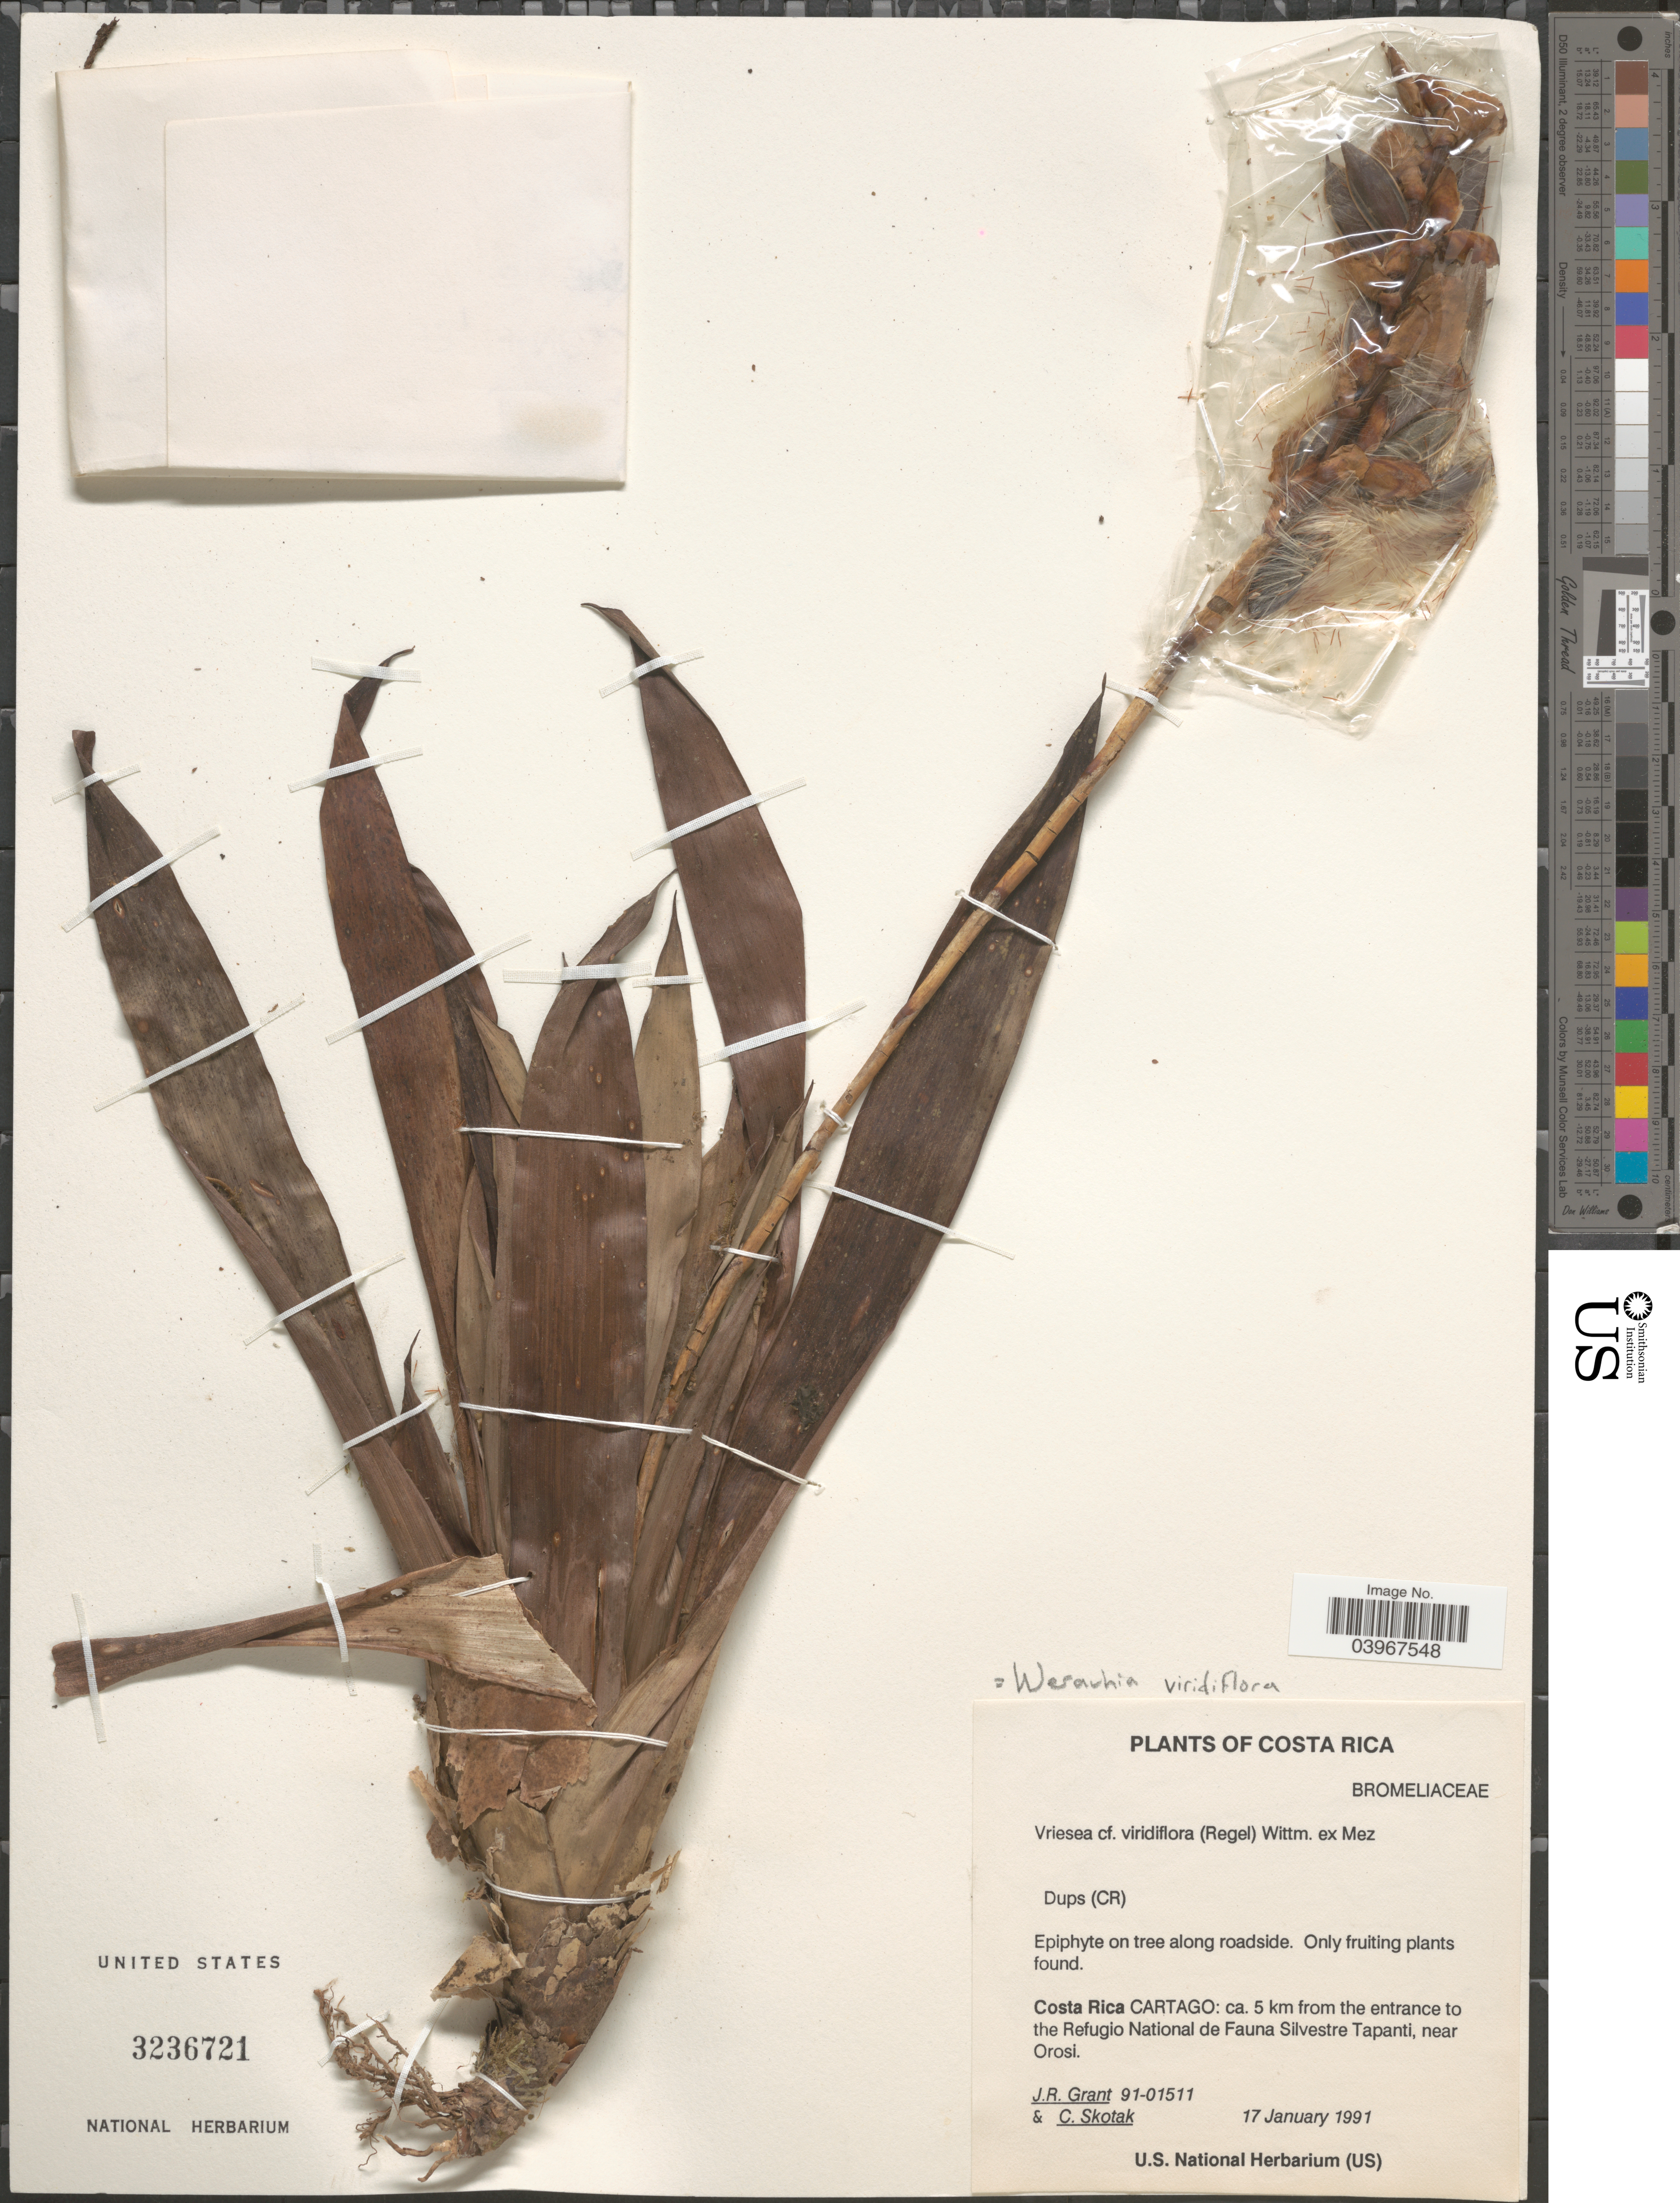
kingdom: Plantae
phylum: Tracheophyta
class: Liliopsida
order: Poales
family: Bromeliaceae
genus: Werauhia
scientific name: Werauhia viridiflora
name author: (Regel) J.R. Grant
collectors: J. Grant & C. Skotak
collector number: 91-01511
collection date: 1991-01-17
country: Costa Rica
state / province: Cartago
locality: Ca. 5 km from the entrance to the Refugio National de Fauna Silvestre Tapanti, near Orosi.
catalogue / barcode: US 3236721